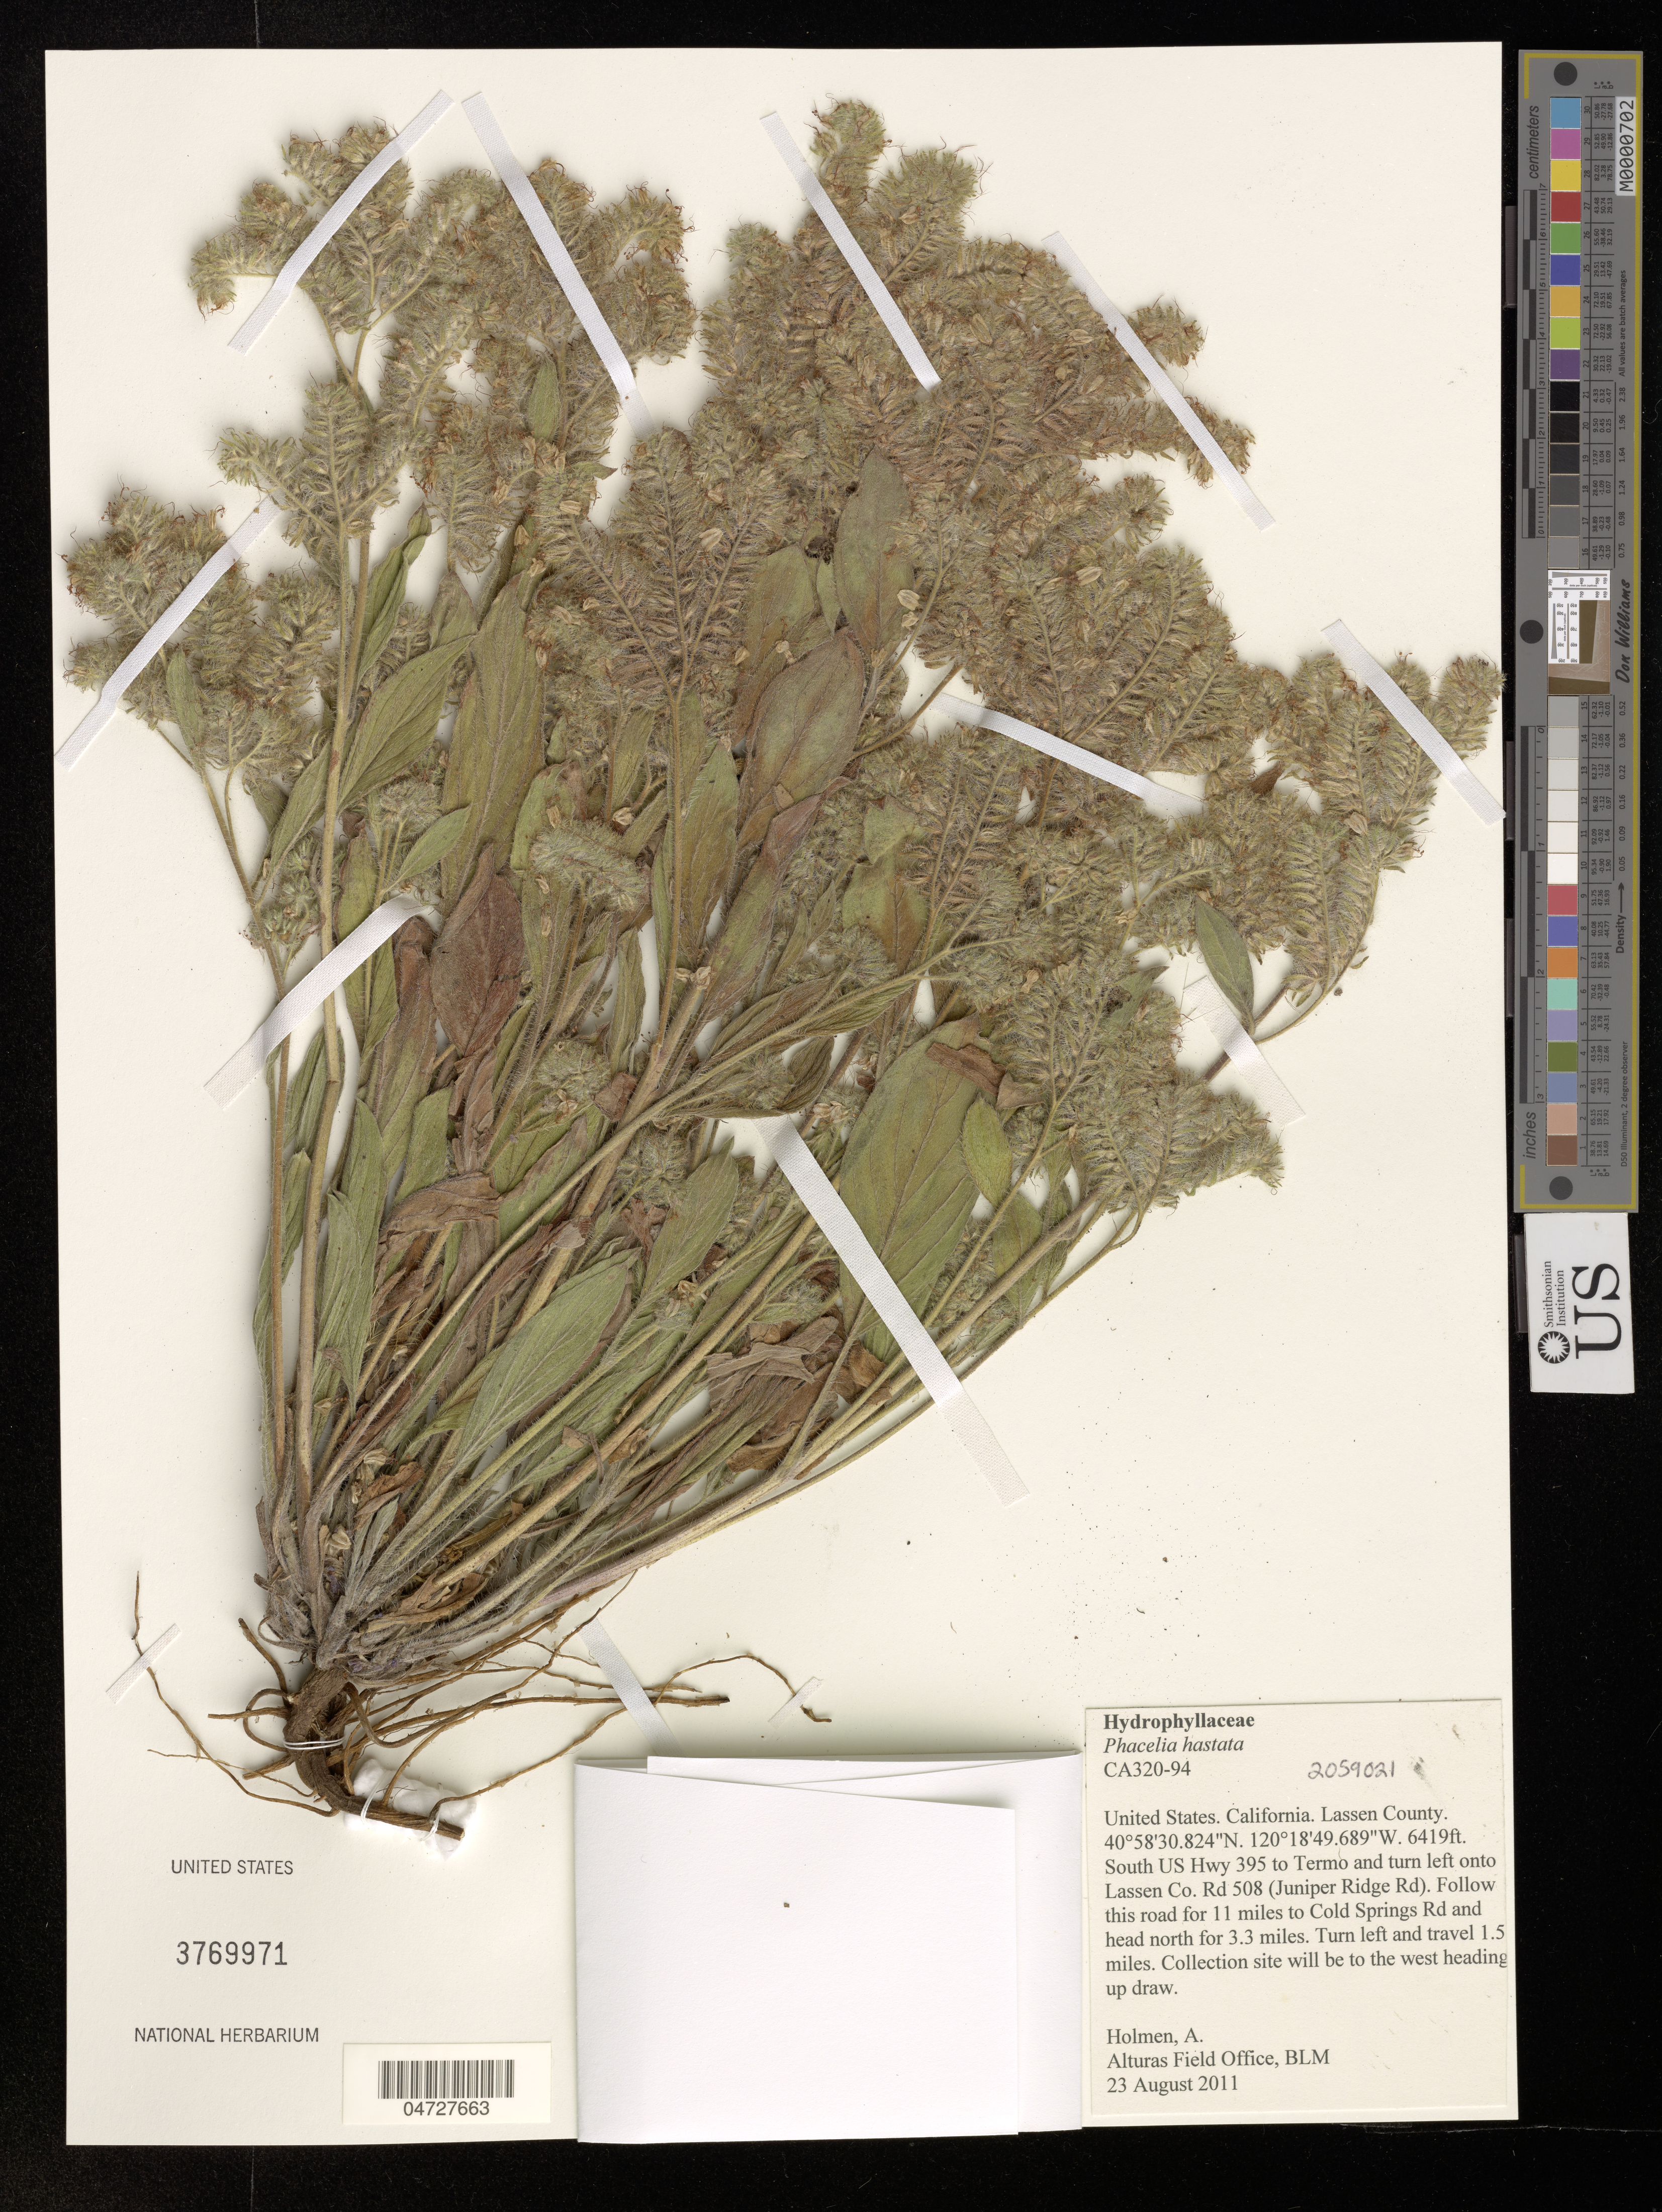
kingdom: Plantae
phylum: Tracheophyta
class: Magnoliopsida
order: Boraginales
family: Hydrophyllaceae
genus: Phacelia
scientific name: Phacelia hastata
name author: Douglas ex Lehm.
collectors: A. Holmen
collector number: CA320-94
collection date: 2011-08-23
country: United States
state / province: California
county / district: Lassen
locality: Lassen County. South US Hwy 395 to Termo and turn left onto Lassen Co. Rd 508 (Juniper Ridge Rd). Follow this road for 11 miles to Cold Springs Rd and head north for 3.3 miles. Turn left and travel 1.5 miles. Collection site will be to the west heading up draw.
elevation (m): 1957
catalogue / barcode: US 3769971